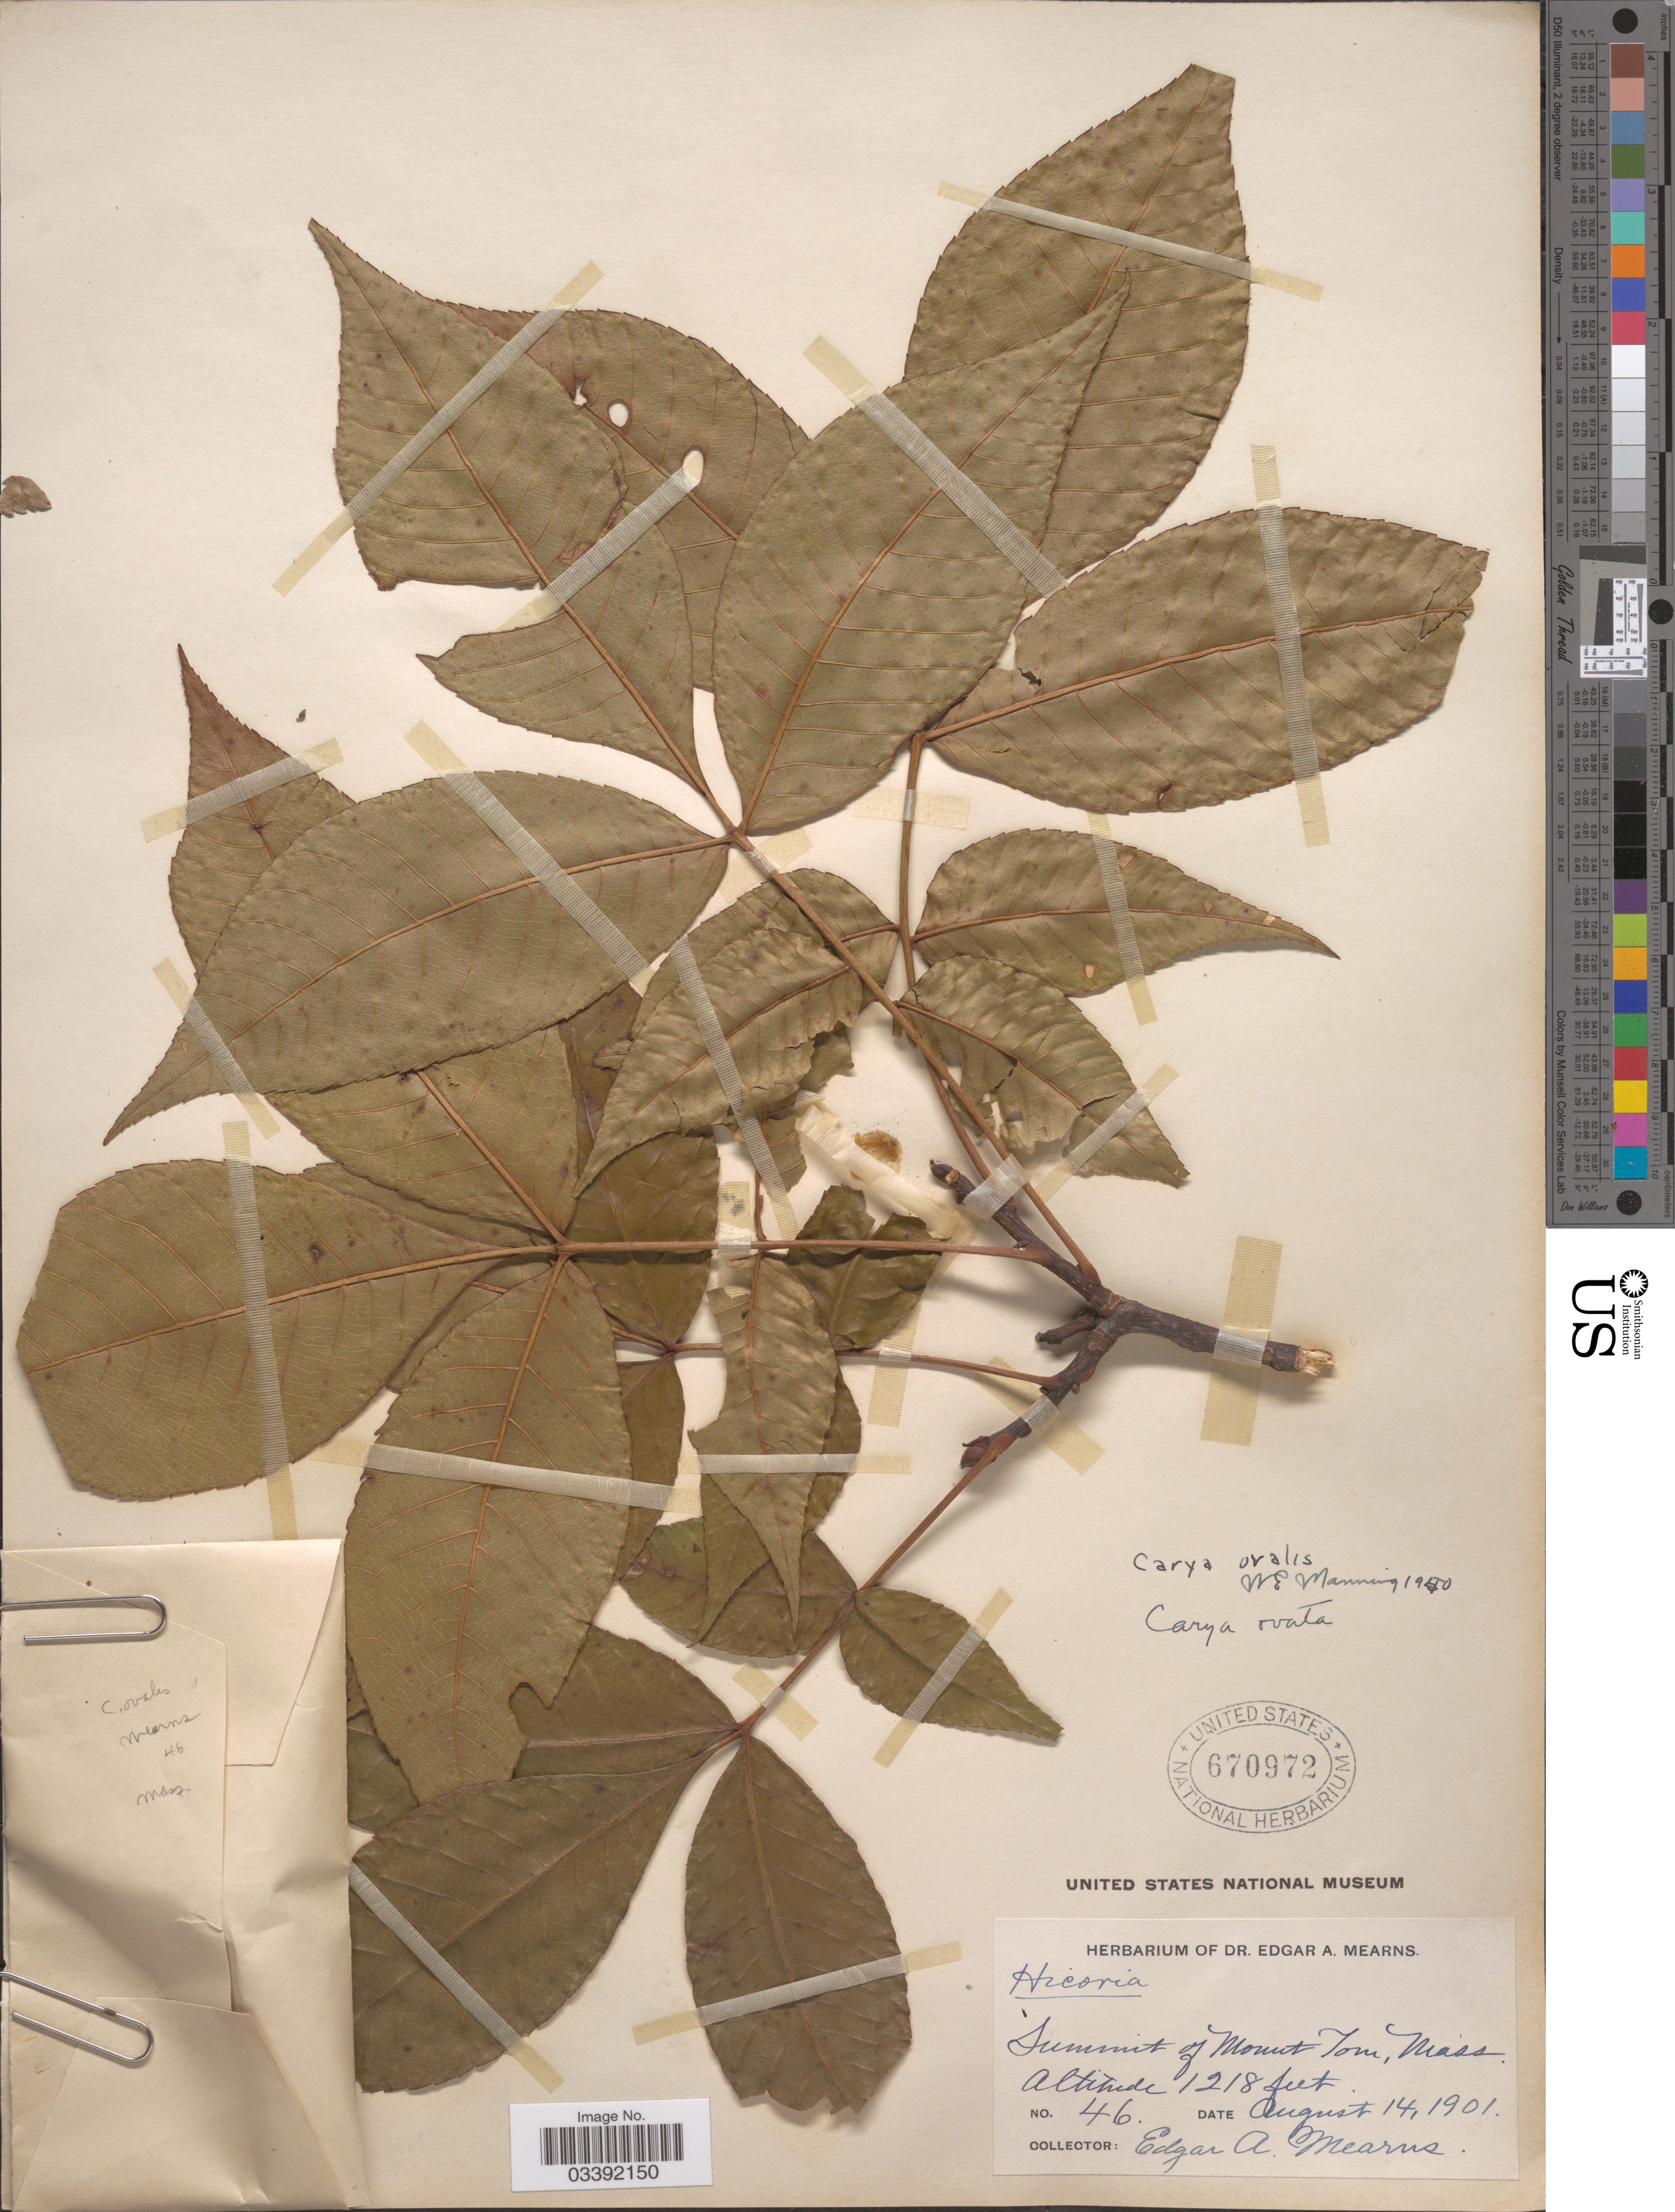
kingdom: Plantae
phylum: Tracheophyta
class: Magnoliopsida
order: Fagales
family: Juglandaceae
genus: Carya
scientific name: Carya ovata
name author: (Mill.) K. Koch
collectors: E. A. Mearns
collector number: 46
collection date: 1901-08-14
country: United States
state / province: Massachusetts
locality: Summit of Mount Tom.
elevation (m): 371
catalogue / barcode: US 670972